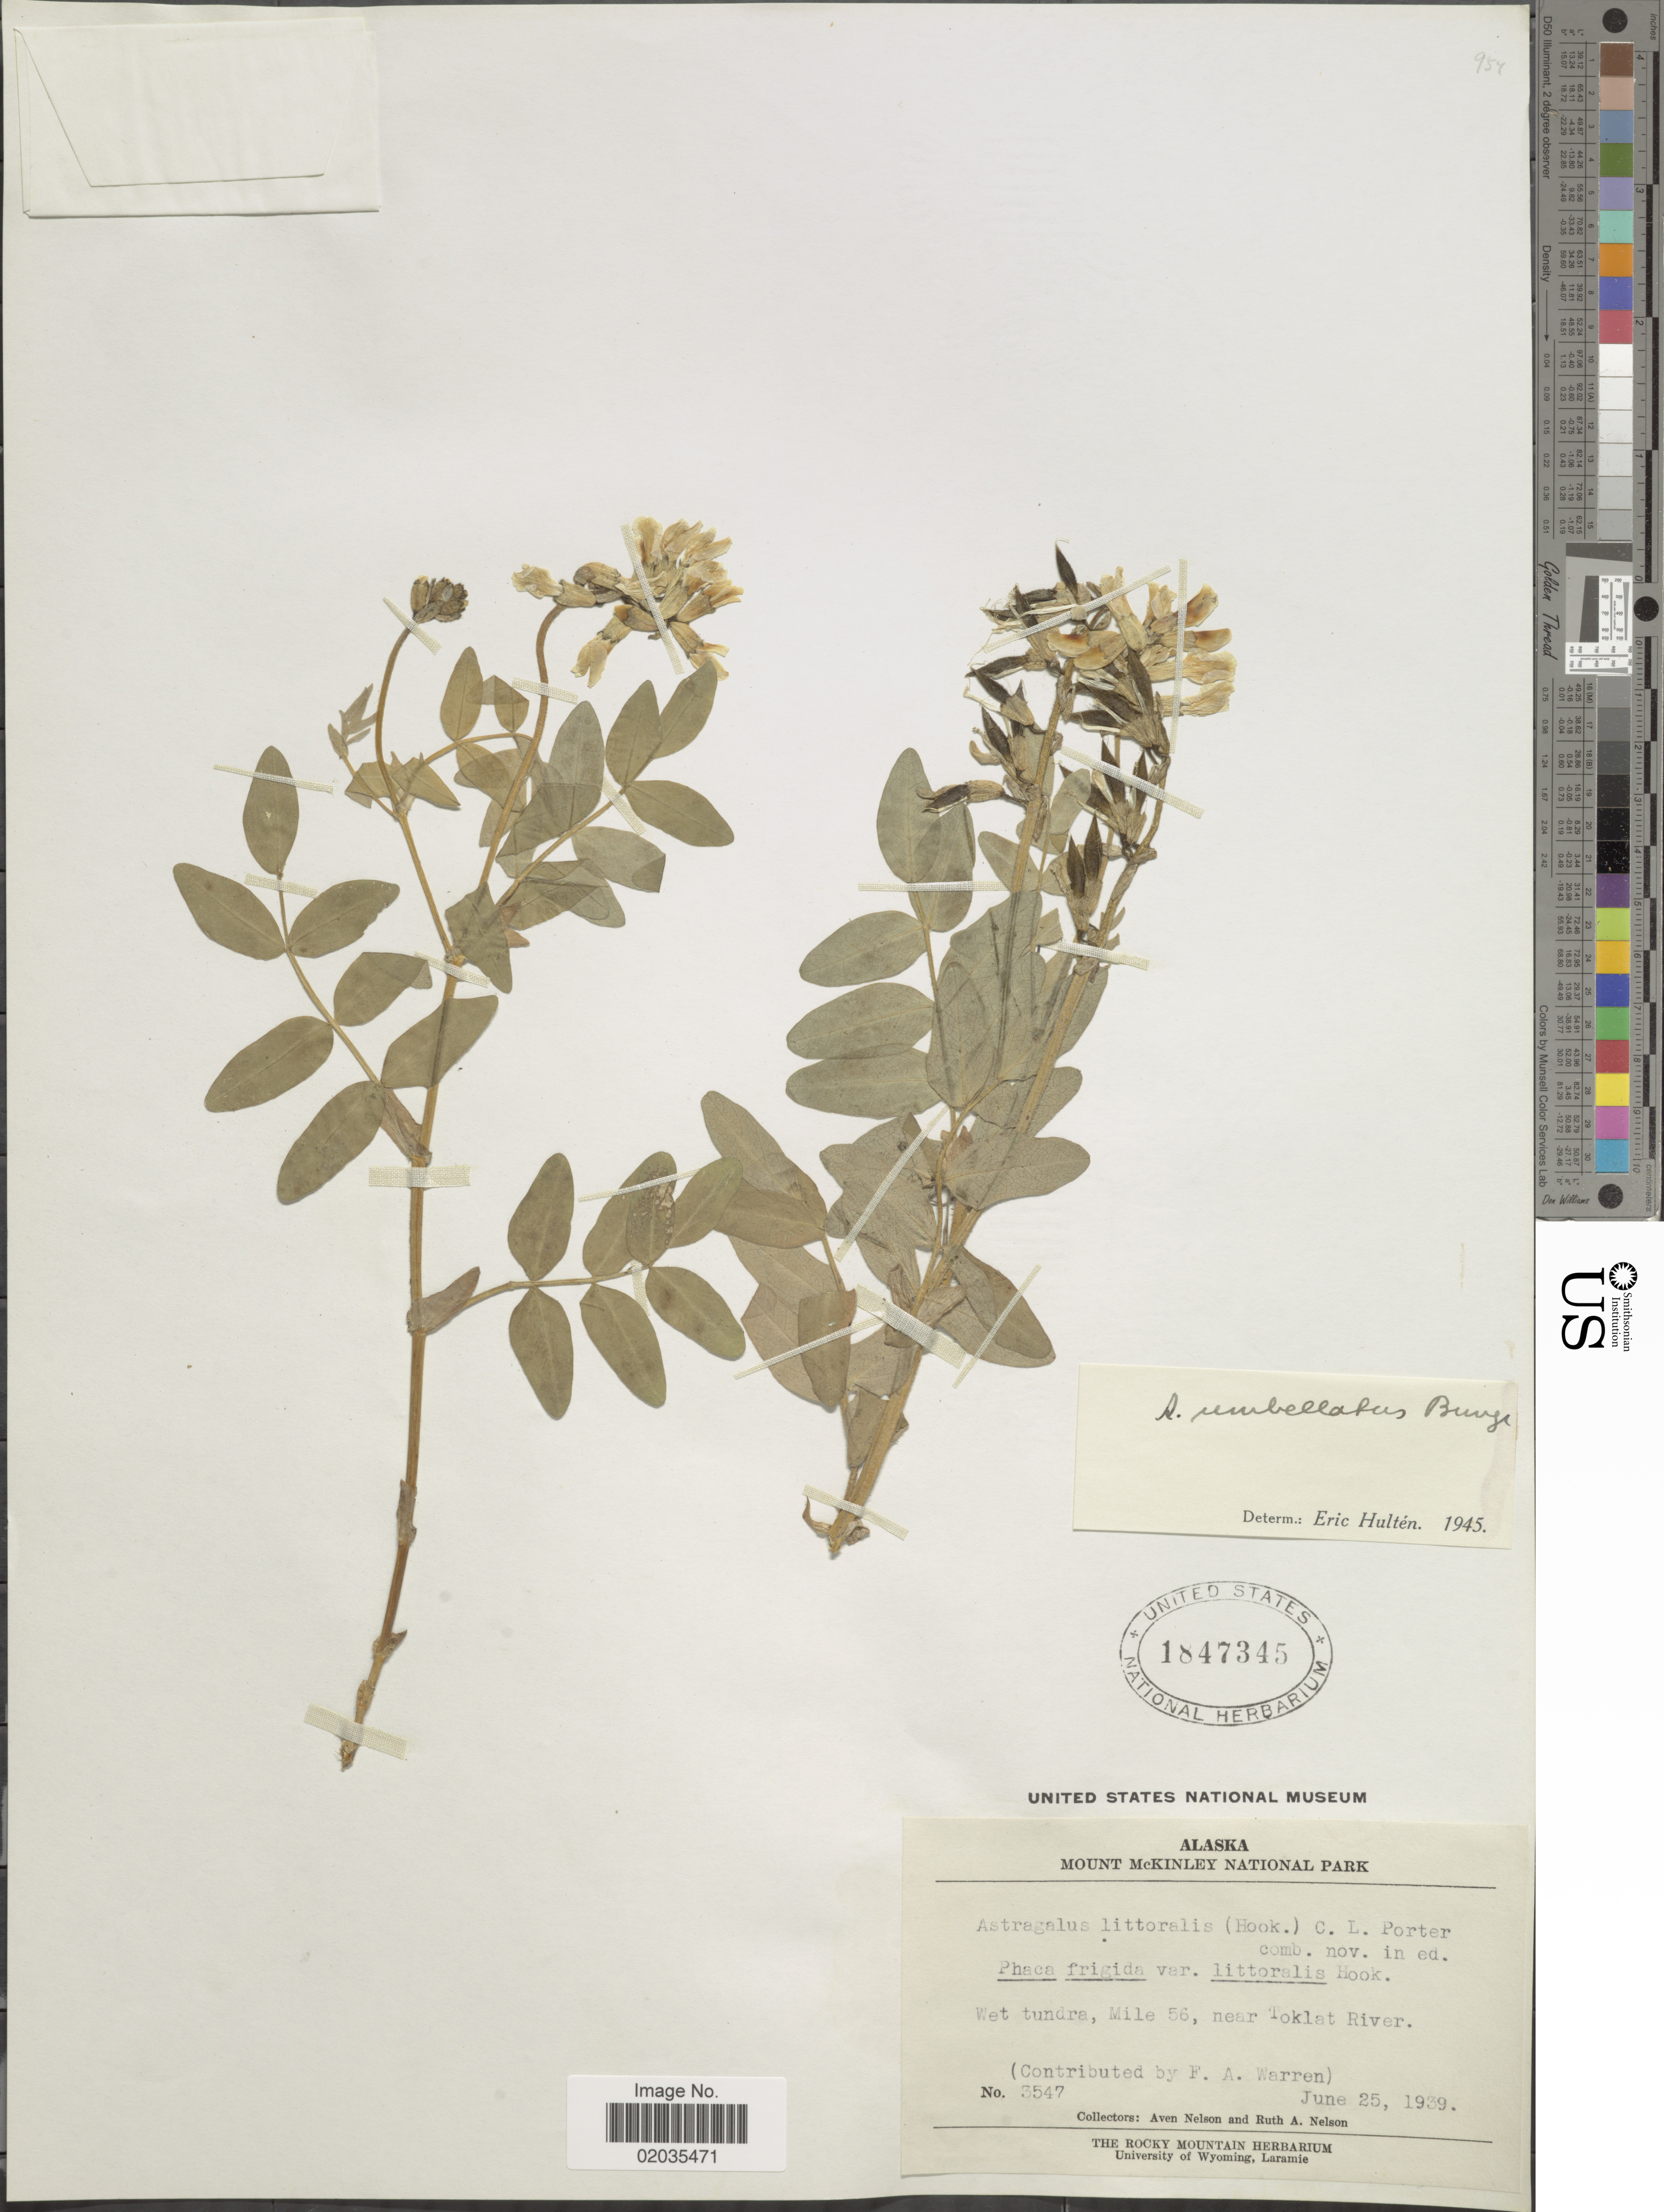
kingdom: Plantae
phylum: Tracheophyta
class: Magnoliopsida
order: Fabales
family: Fabaceae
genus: Astragalus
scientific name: Astragalus umbellatus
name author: Bunge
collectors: A. Nelson & R. A. Nelson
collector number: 3547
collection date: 1939-06-25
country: United States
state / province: Alaska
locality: Mount McKinley National Park. Mile 56, near Toklat River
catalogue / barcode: US 1847345